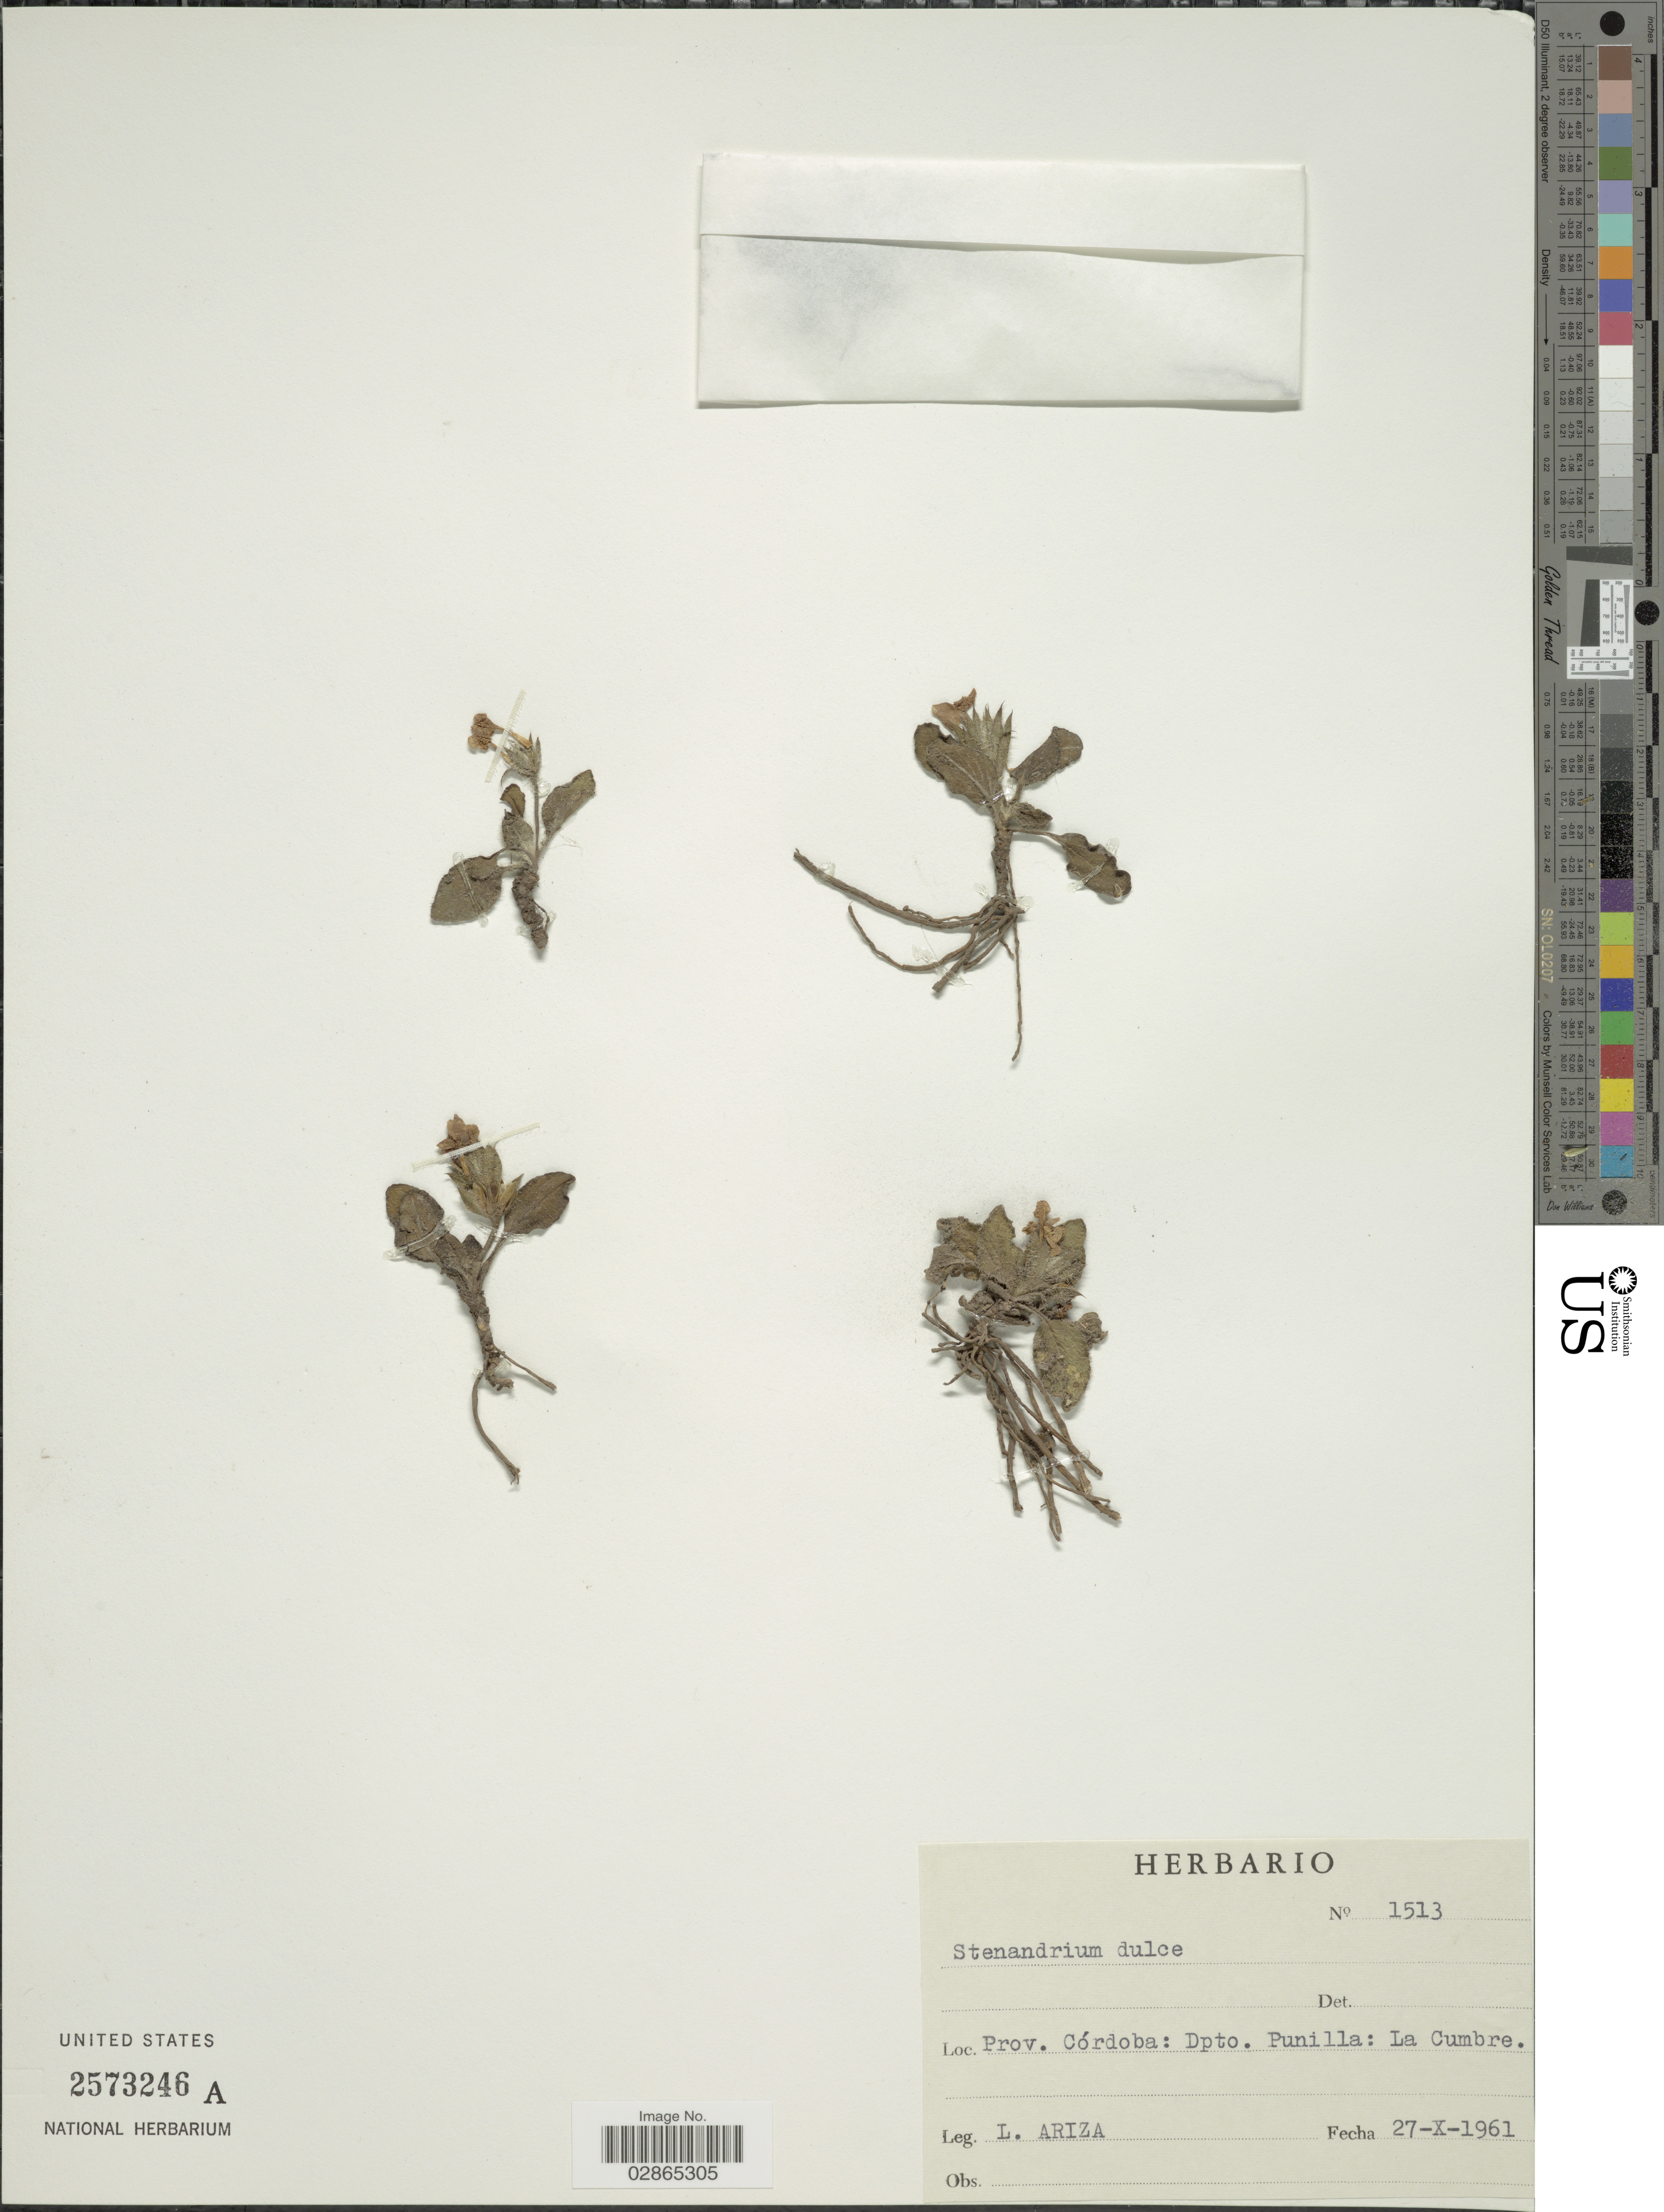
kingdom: Plantae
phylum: Tracheophyta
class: Magnoliopsida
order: Lamiales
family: Acanthaceae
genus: Stenandrium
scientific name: Stenandrium dulce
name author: (Cav.) Nees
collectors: L. Ariza-Espinar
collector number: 1513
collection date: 1961-10-27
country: Argentina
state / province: Cordoba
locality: Prov. Córdoba: Dpto. Punilla: La Cumbre.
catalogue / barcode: US 2573246A